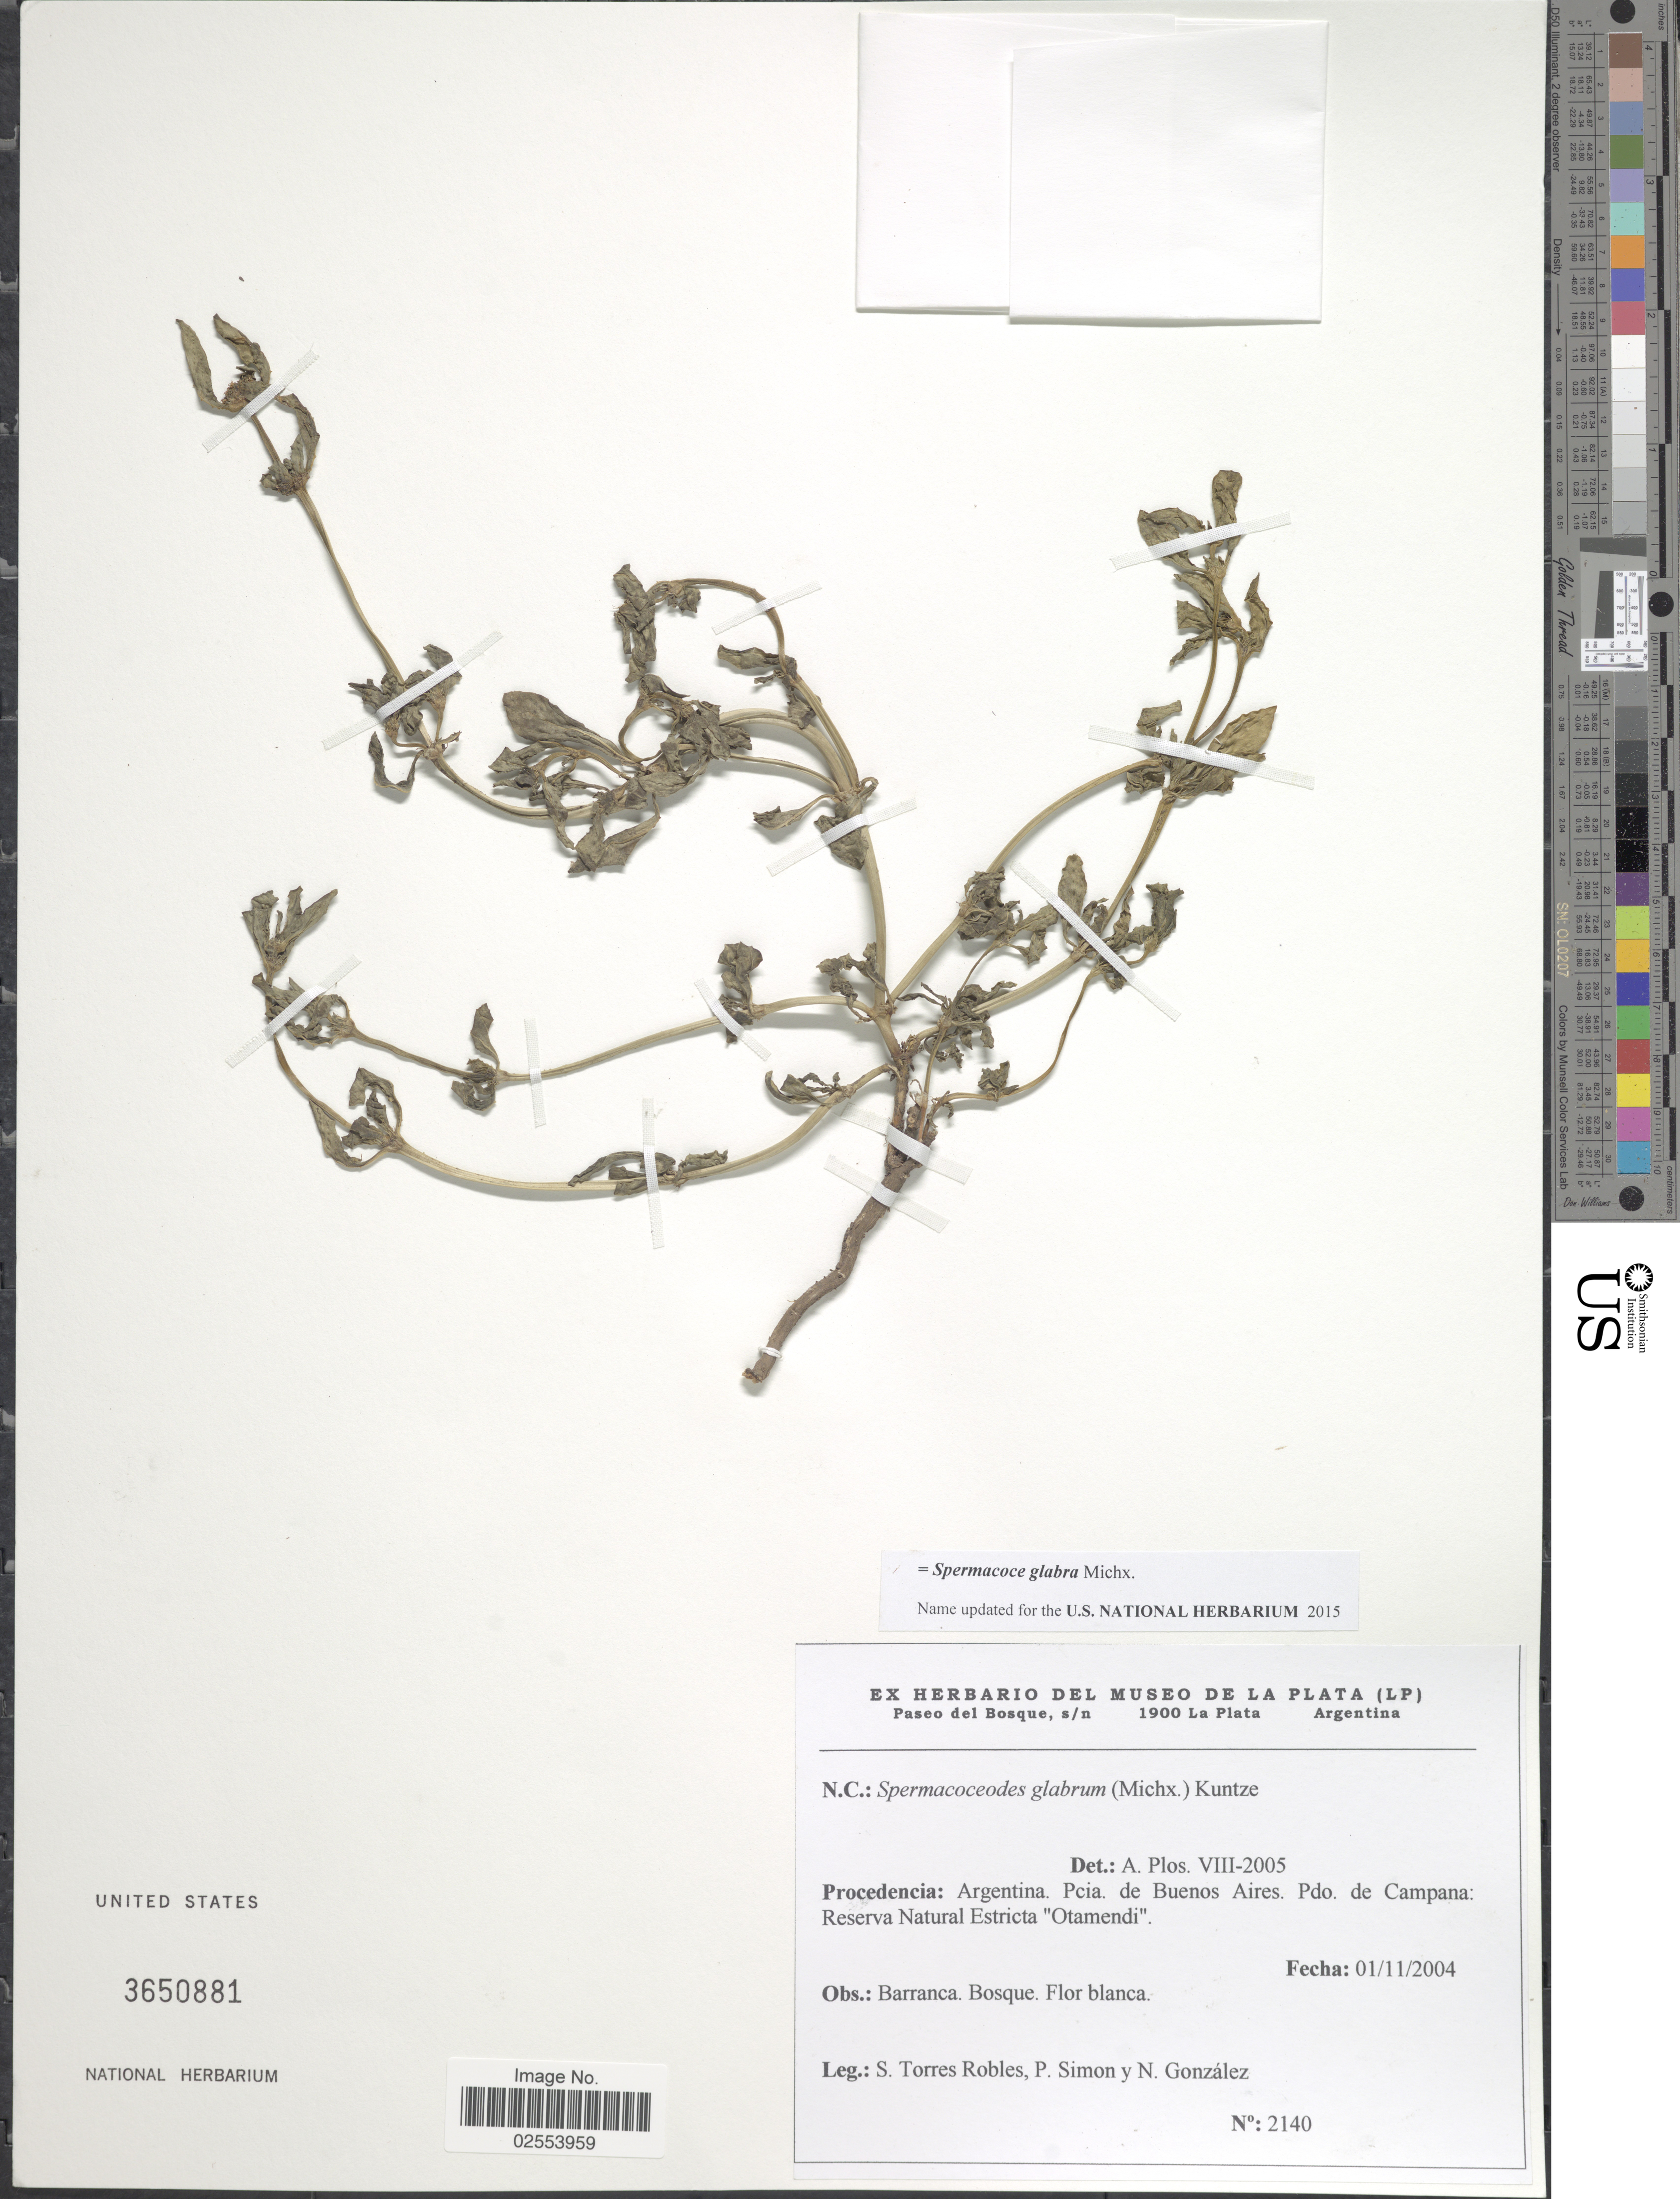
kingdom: Plantae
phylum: Tracheophyta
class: Magnoliopsida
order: Gentianales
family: Rubiaceae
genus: Spermacoce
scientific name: Spermacoce glabra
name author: Michx.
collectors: S. Torres Robles, P. Simon & N. Gonzalez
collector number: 2140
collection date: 2004-11-01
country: Argentina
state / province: Buenos Aires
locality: Pdo. de Campana: Reserva Natural Estricta "Otamendi".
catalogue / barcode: US 3650881